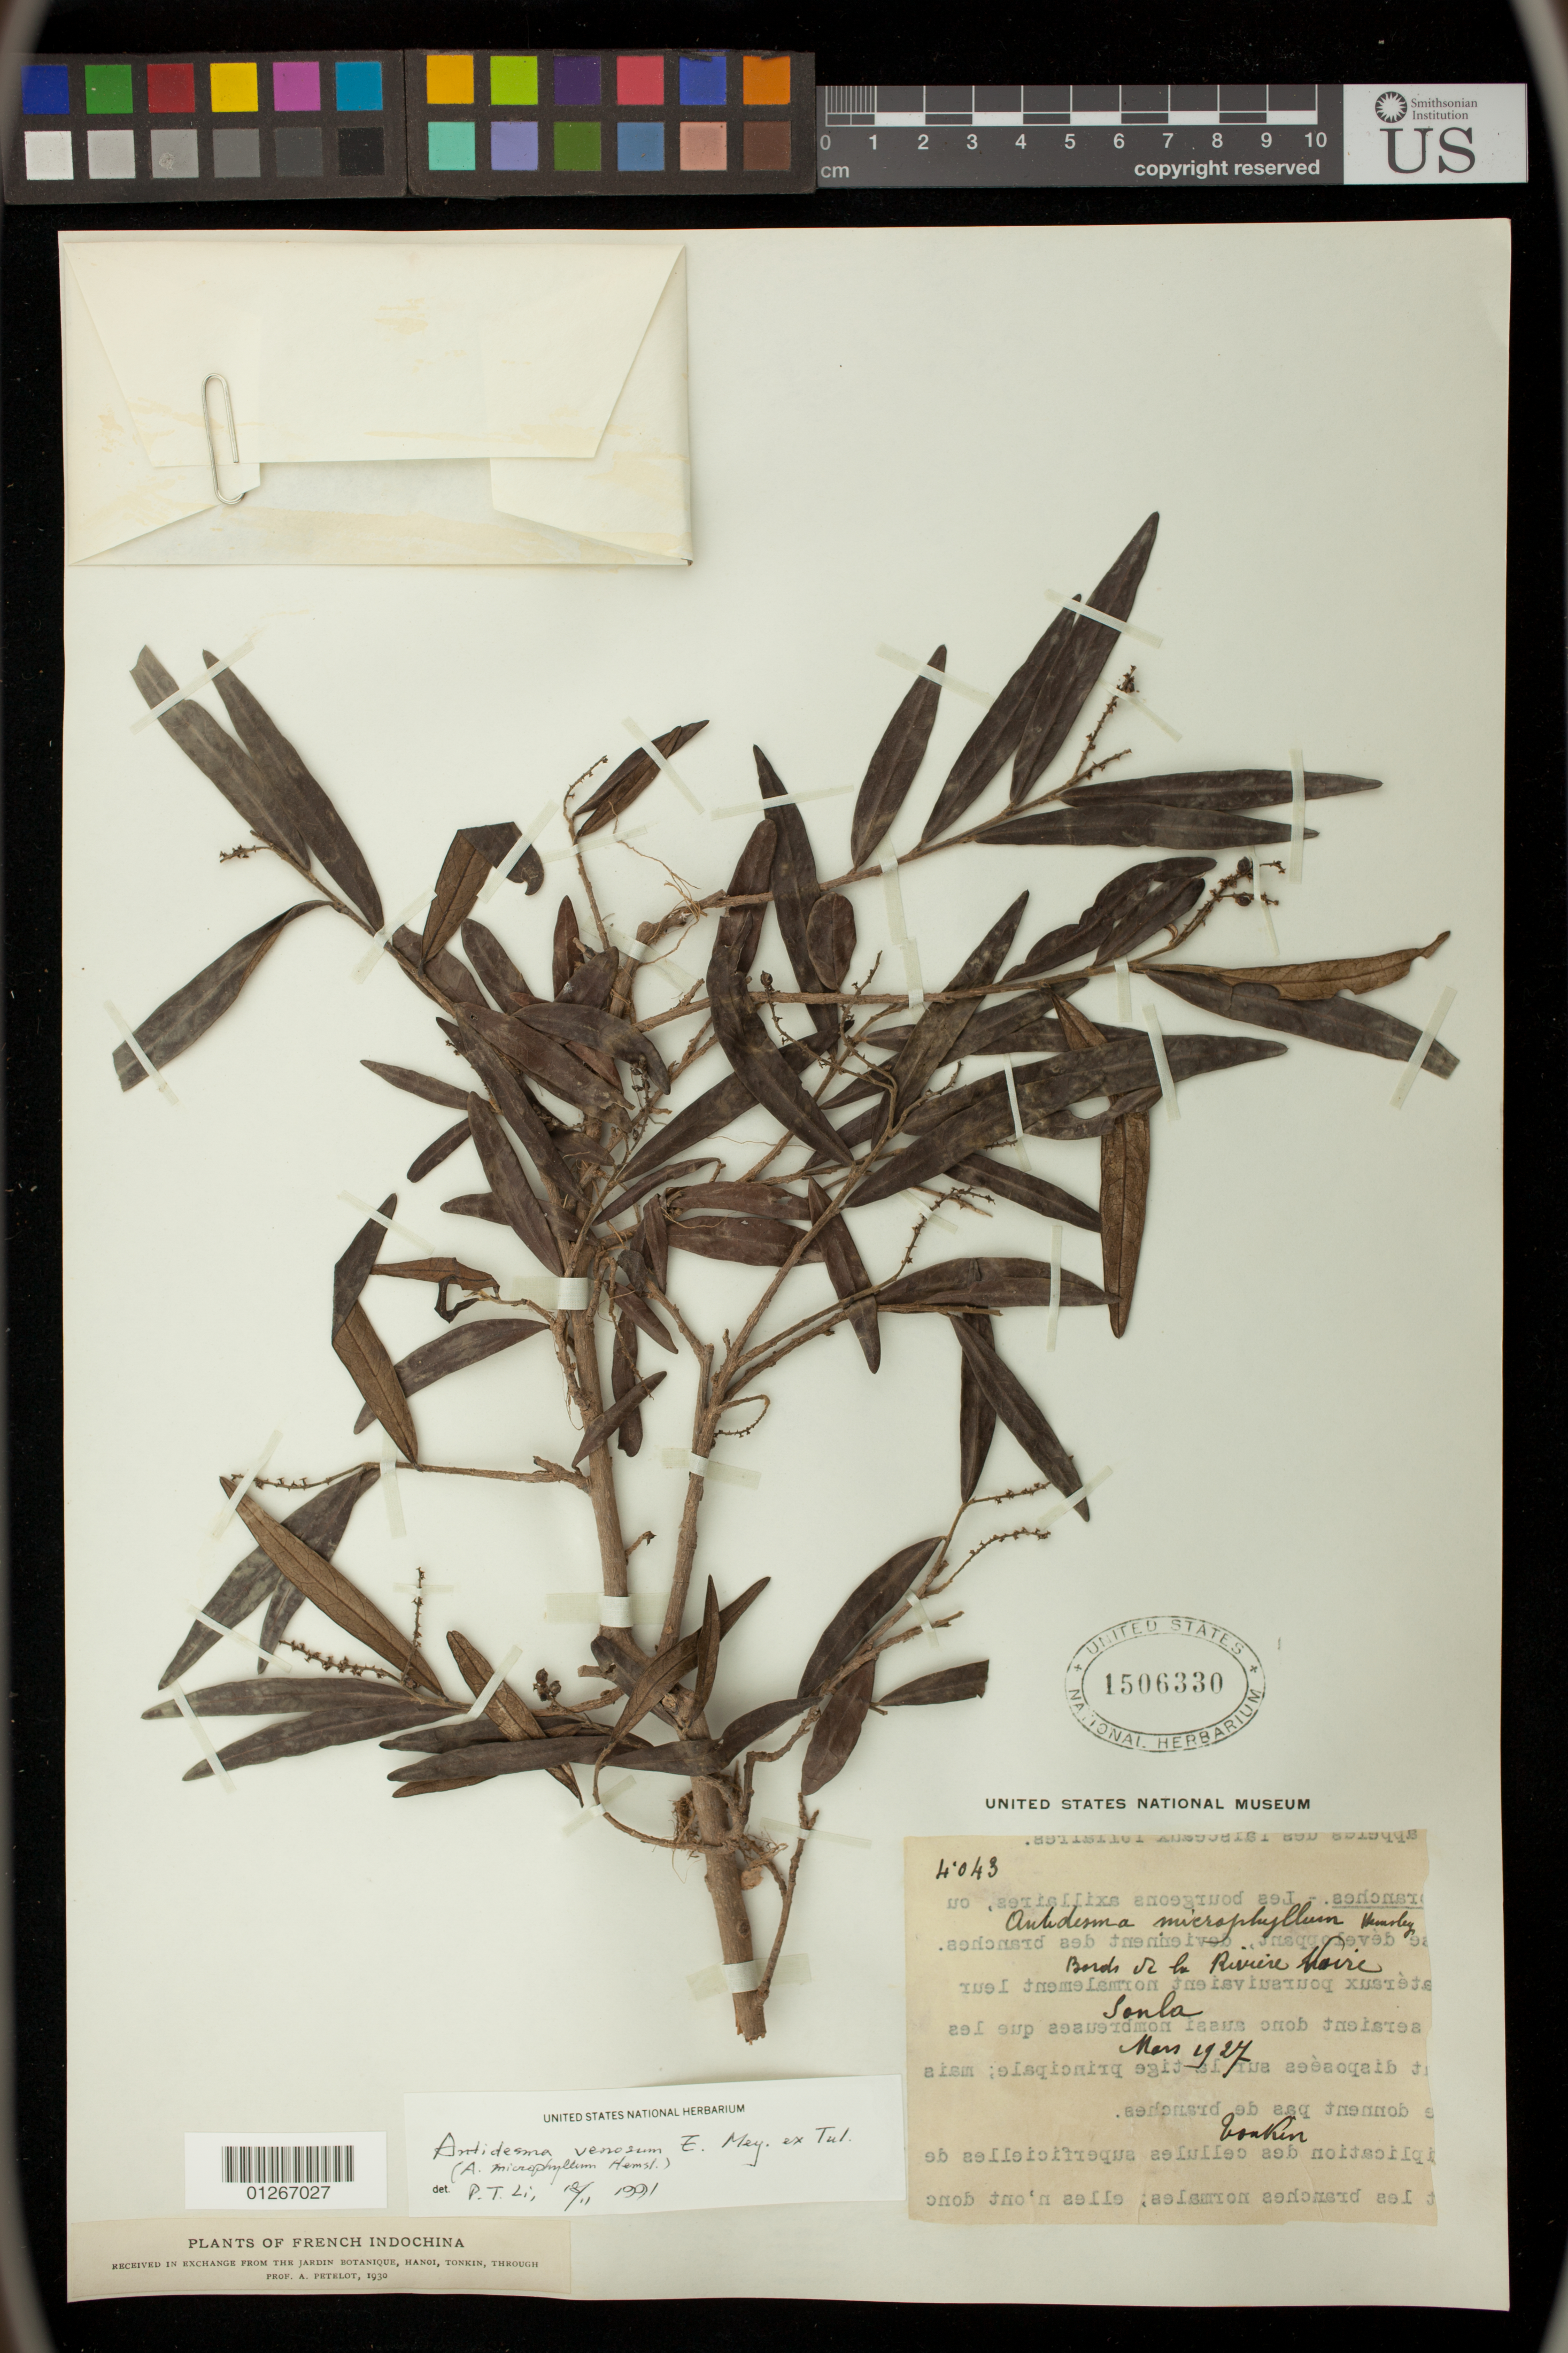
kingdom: Plantae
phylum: Tracheophyta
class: Magnoliopsida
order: Malpighiales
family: Phyllanthaceae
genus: Antidesma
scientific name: Antidesma montanum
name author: Blume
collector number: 4043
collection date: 1927-03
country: Vietnam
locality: Banks of the River [[Haire?]]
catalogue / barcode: US 1506330